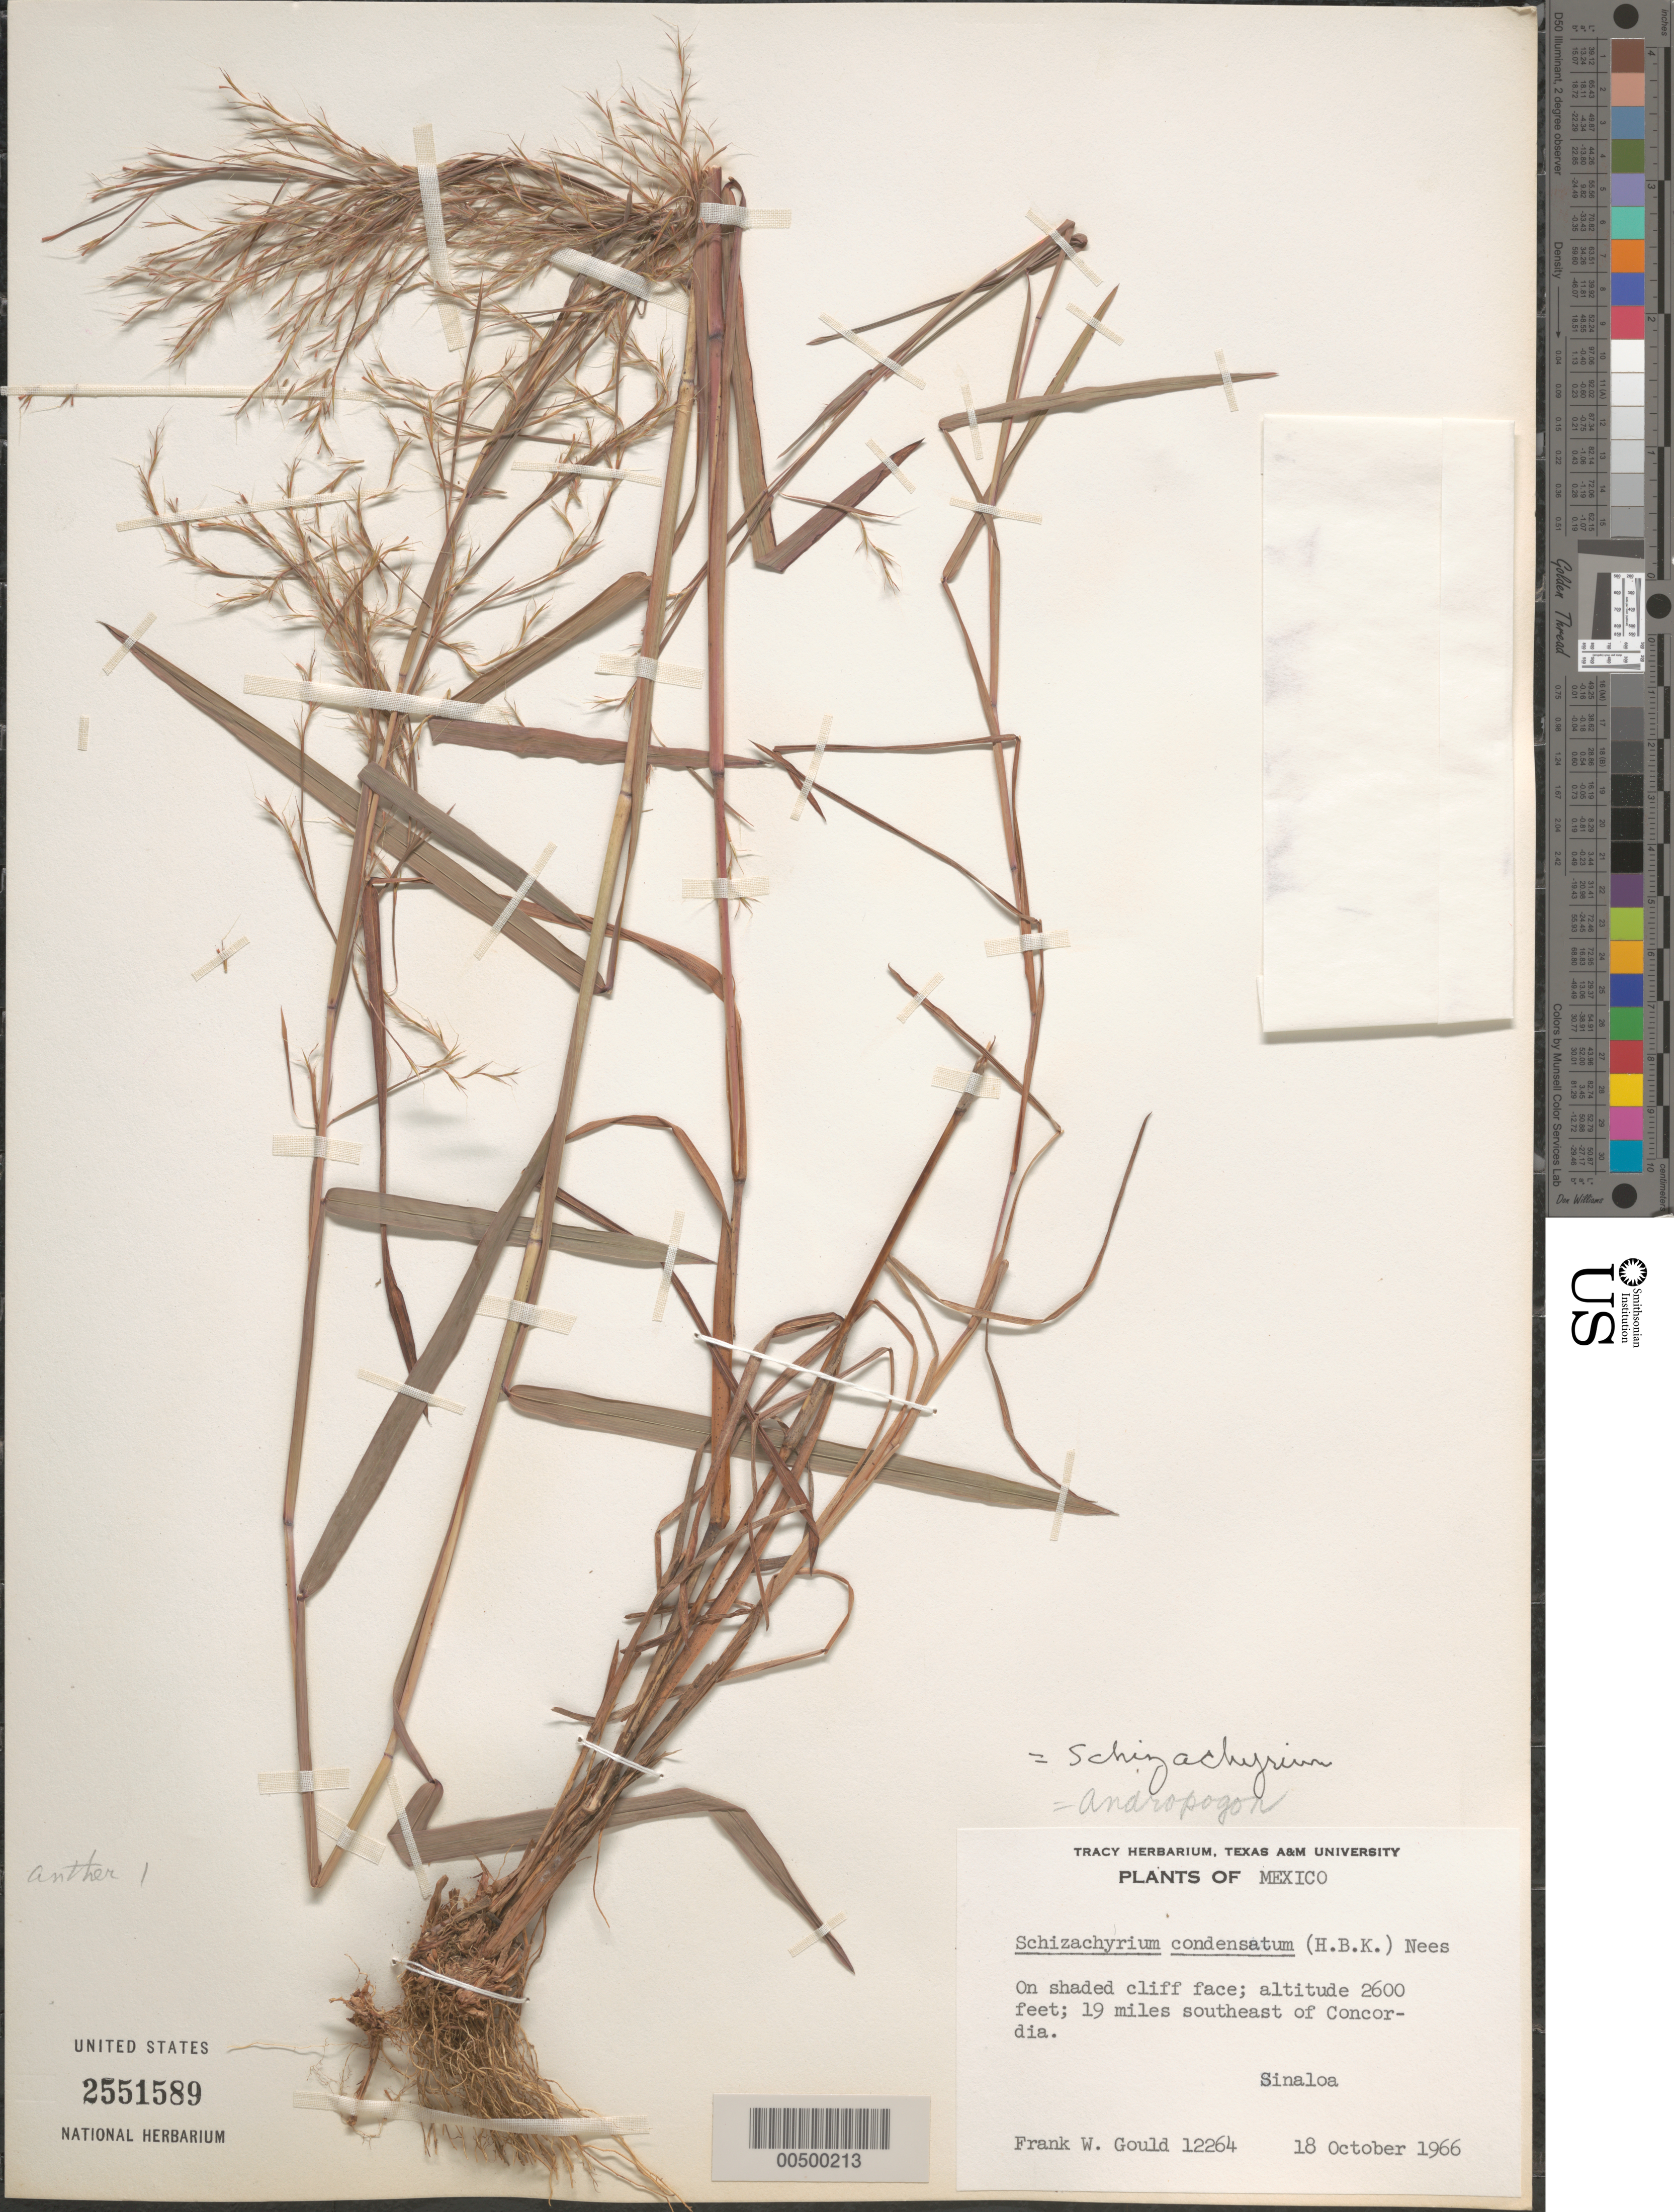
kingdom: Plantae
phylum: Tracheophyta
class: Liliopsida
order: Poales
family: Poaceae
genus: Schizachyrium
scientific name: Schizachyrium condensatum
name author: (Kunth) Nees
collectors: F. W. Gould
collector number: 12264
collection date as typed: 18 Oct 1966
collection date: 1966-10-18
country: Mexico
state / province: Sinaloa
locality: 19 mi SE of Concordia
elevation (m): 792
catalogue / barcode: US 2551589